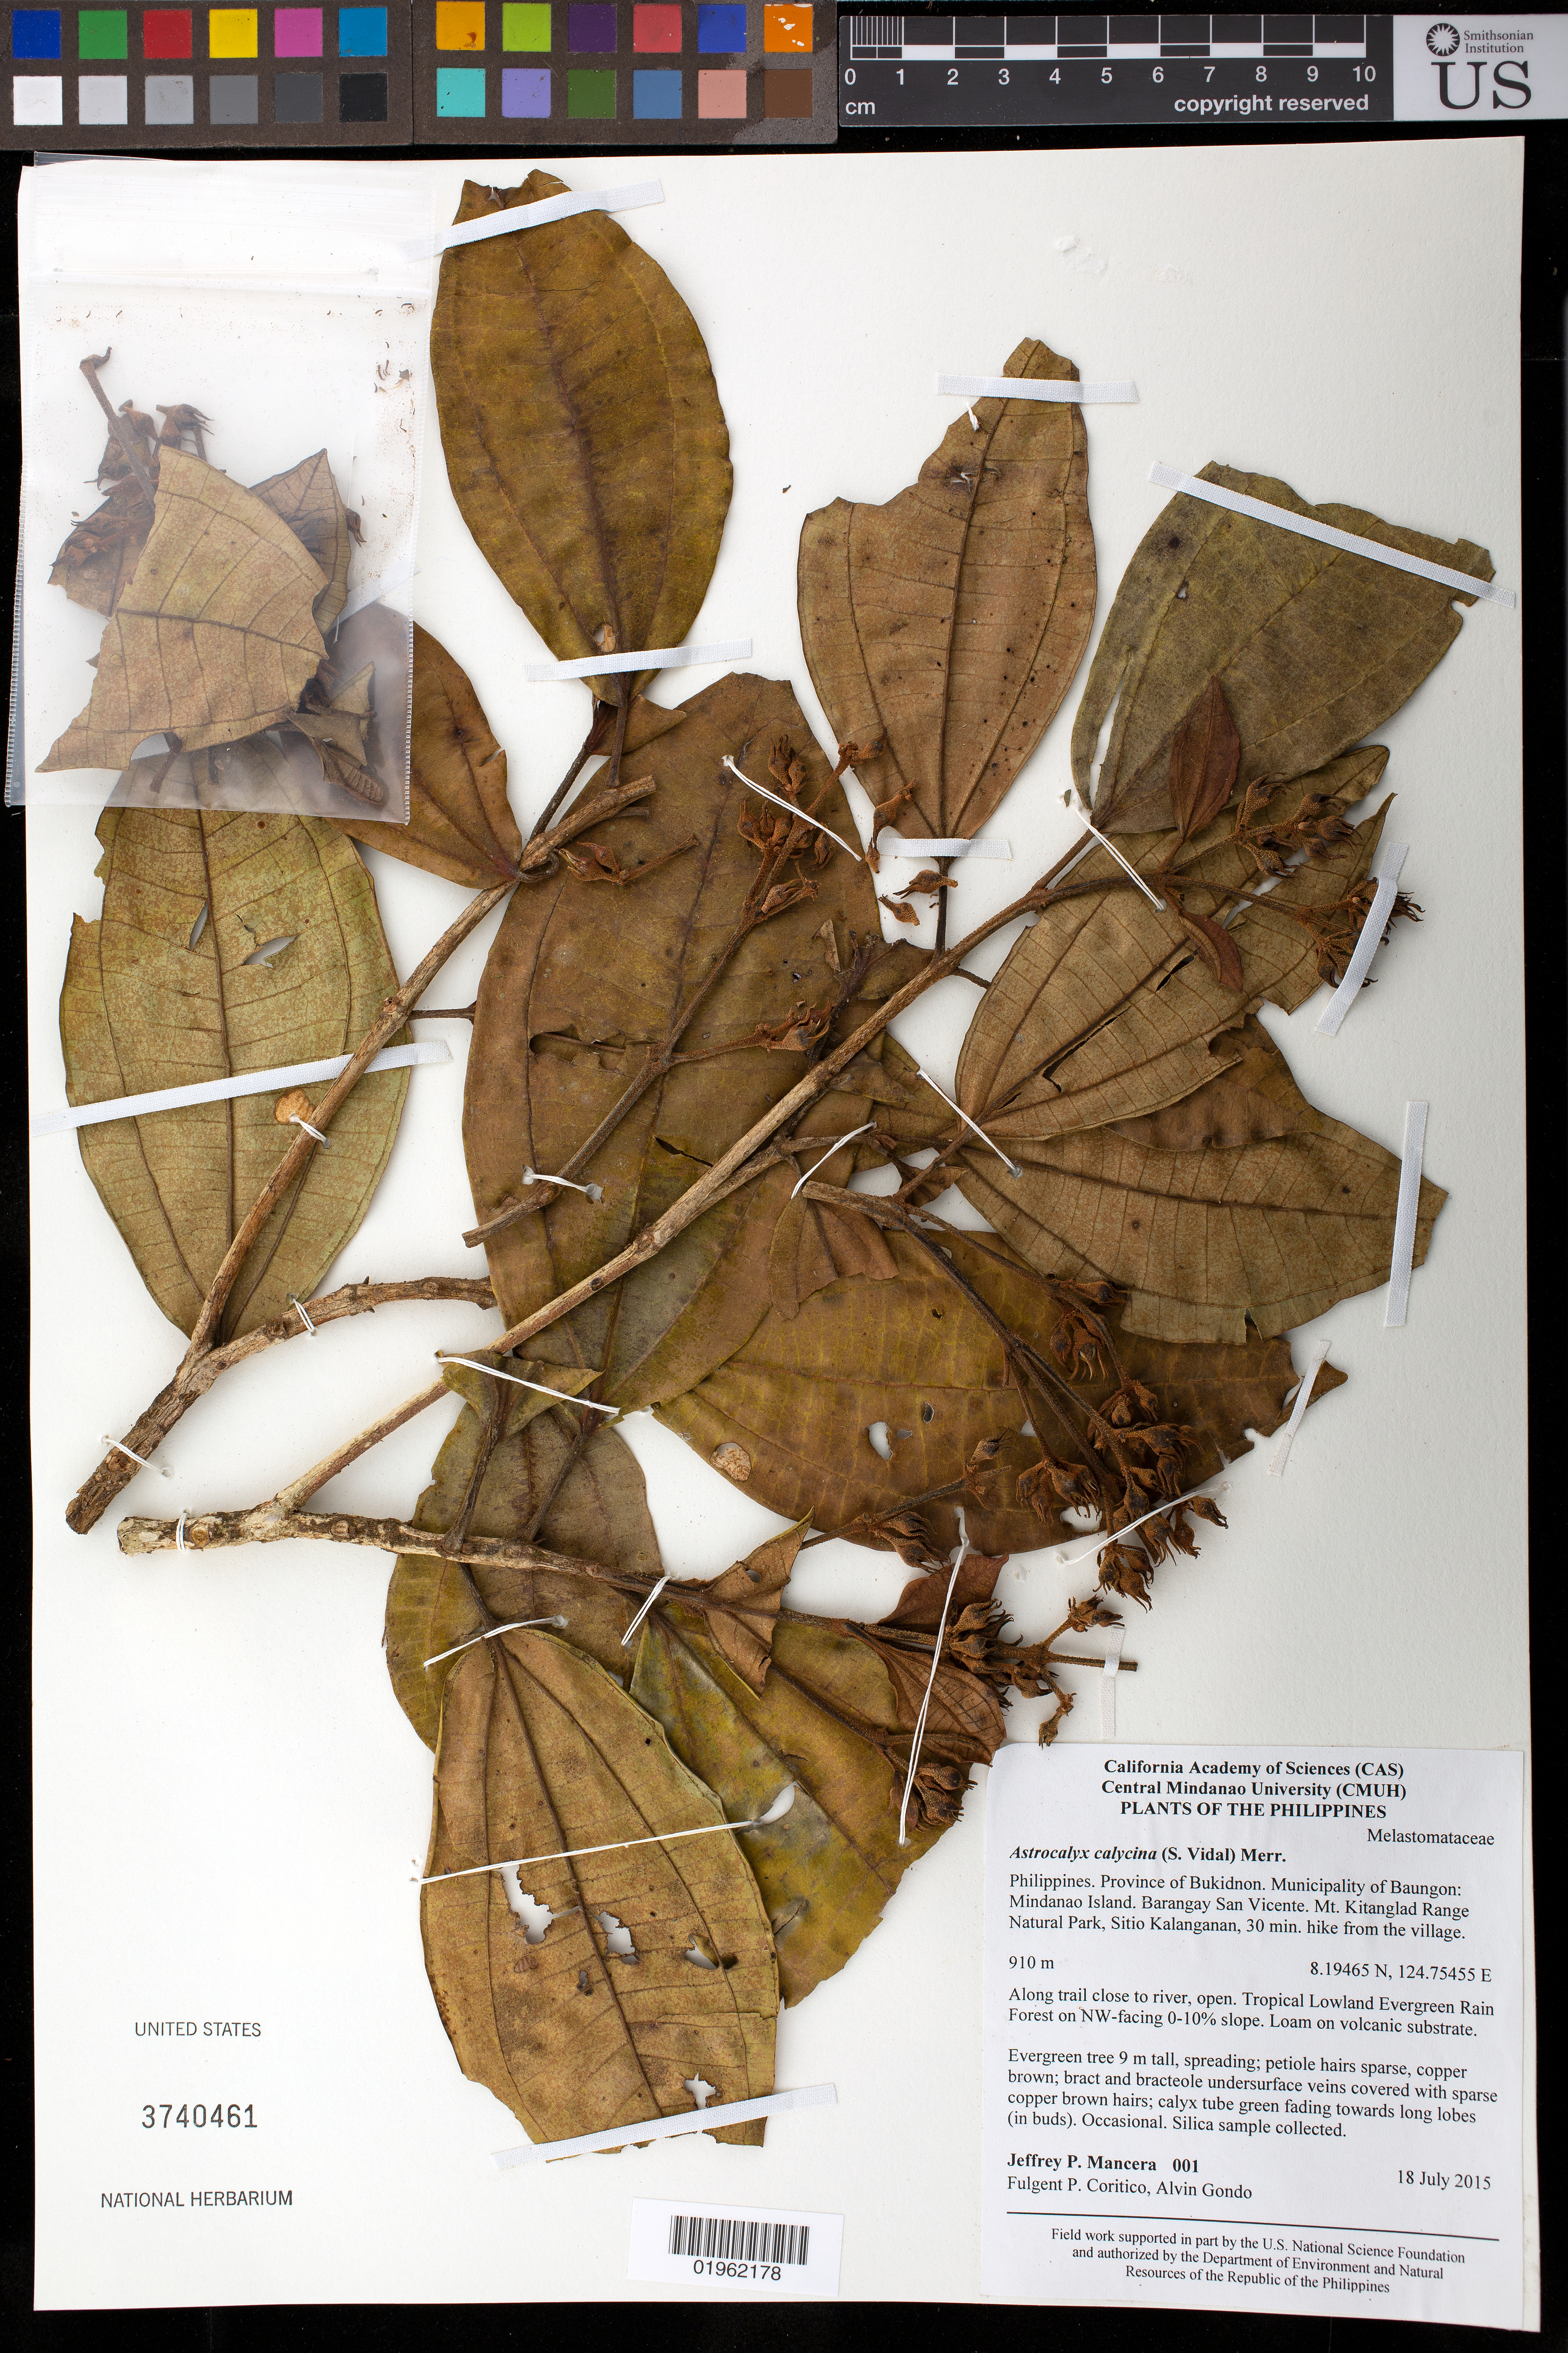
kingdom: Plantae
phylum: Tracheophyta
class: Magnoliopsida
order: Myrtales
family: Melastomataceae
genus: Astrocalyx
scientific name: Astrocalyx calycina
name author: Merr.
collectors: J. Mancera & J. Opiso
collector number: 001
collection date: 2015-07-18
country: Philippines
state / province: Northern Mindanao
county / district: Bukidnon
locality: Municipality of Baungon. Mindanao Island. Barangay San Vincente, Mt. Kitanglad Range Natural Park. Sitio Kalanganan, 30 min. hike from the village.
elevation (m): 910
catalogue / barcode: US 3740461